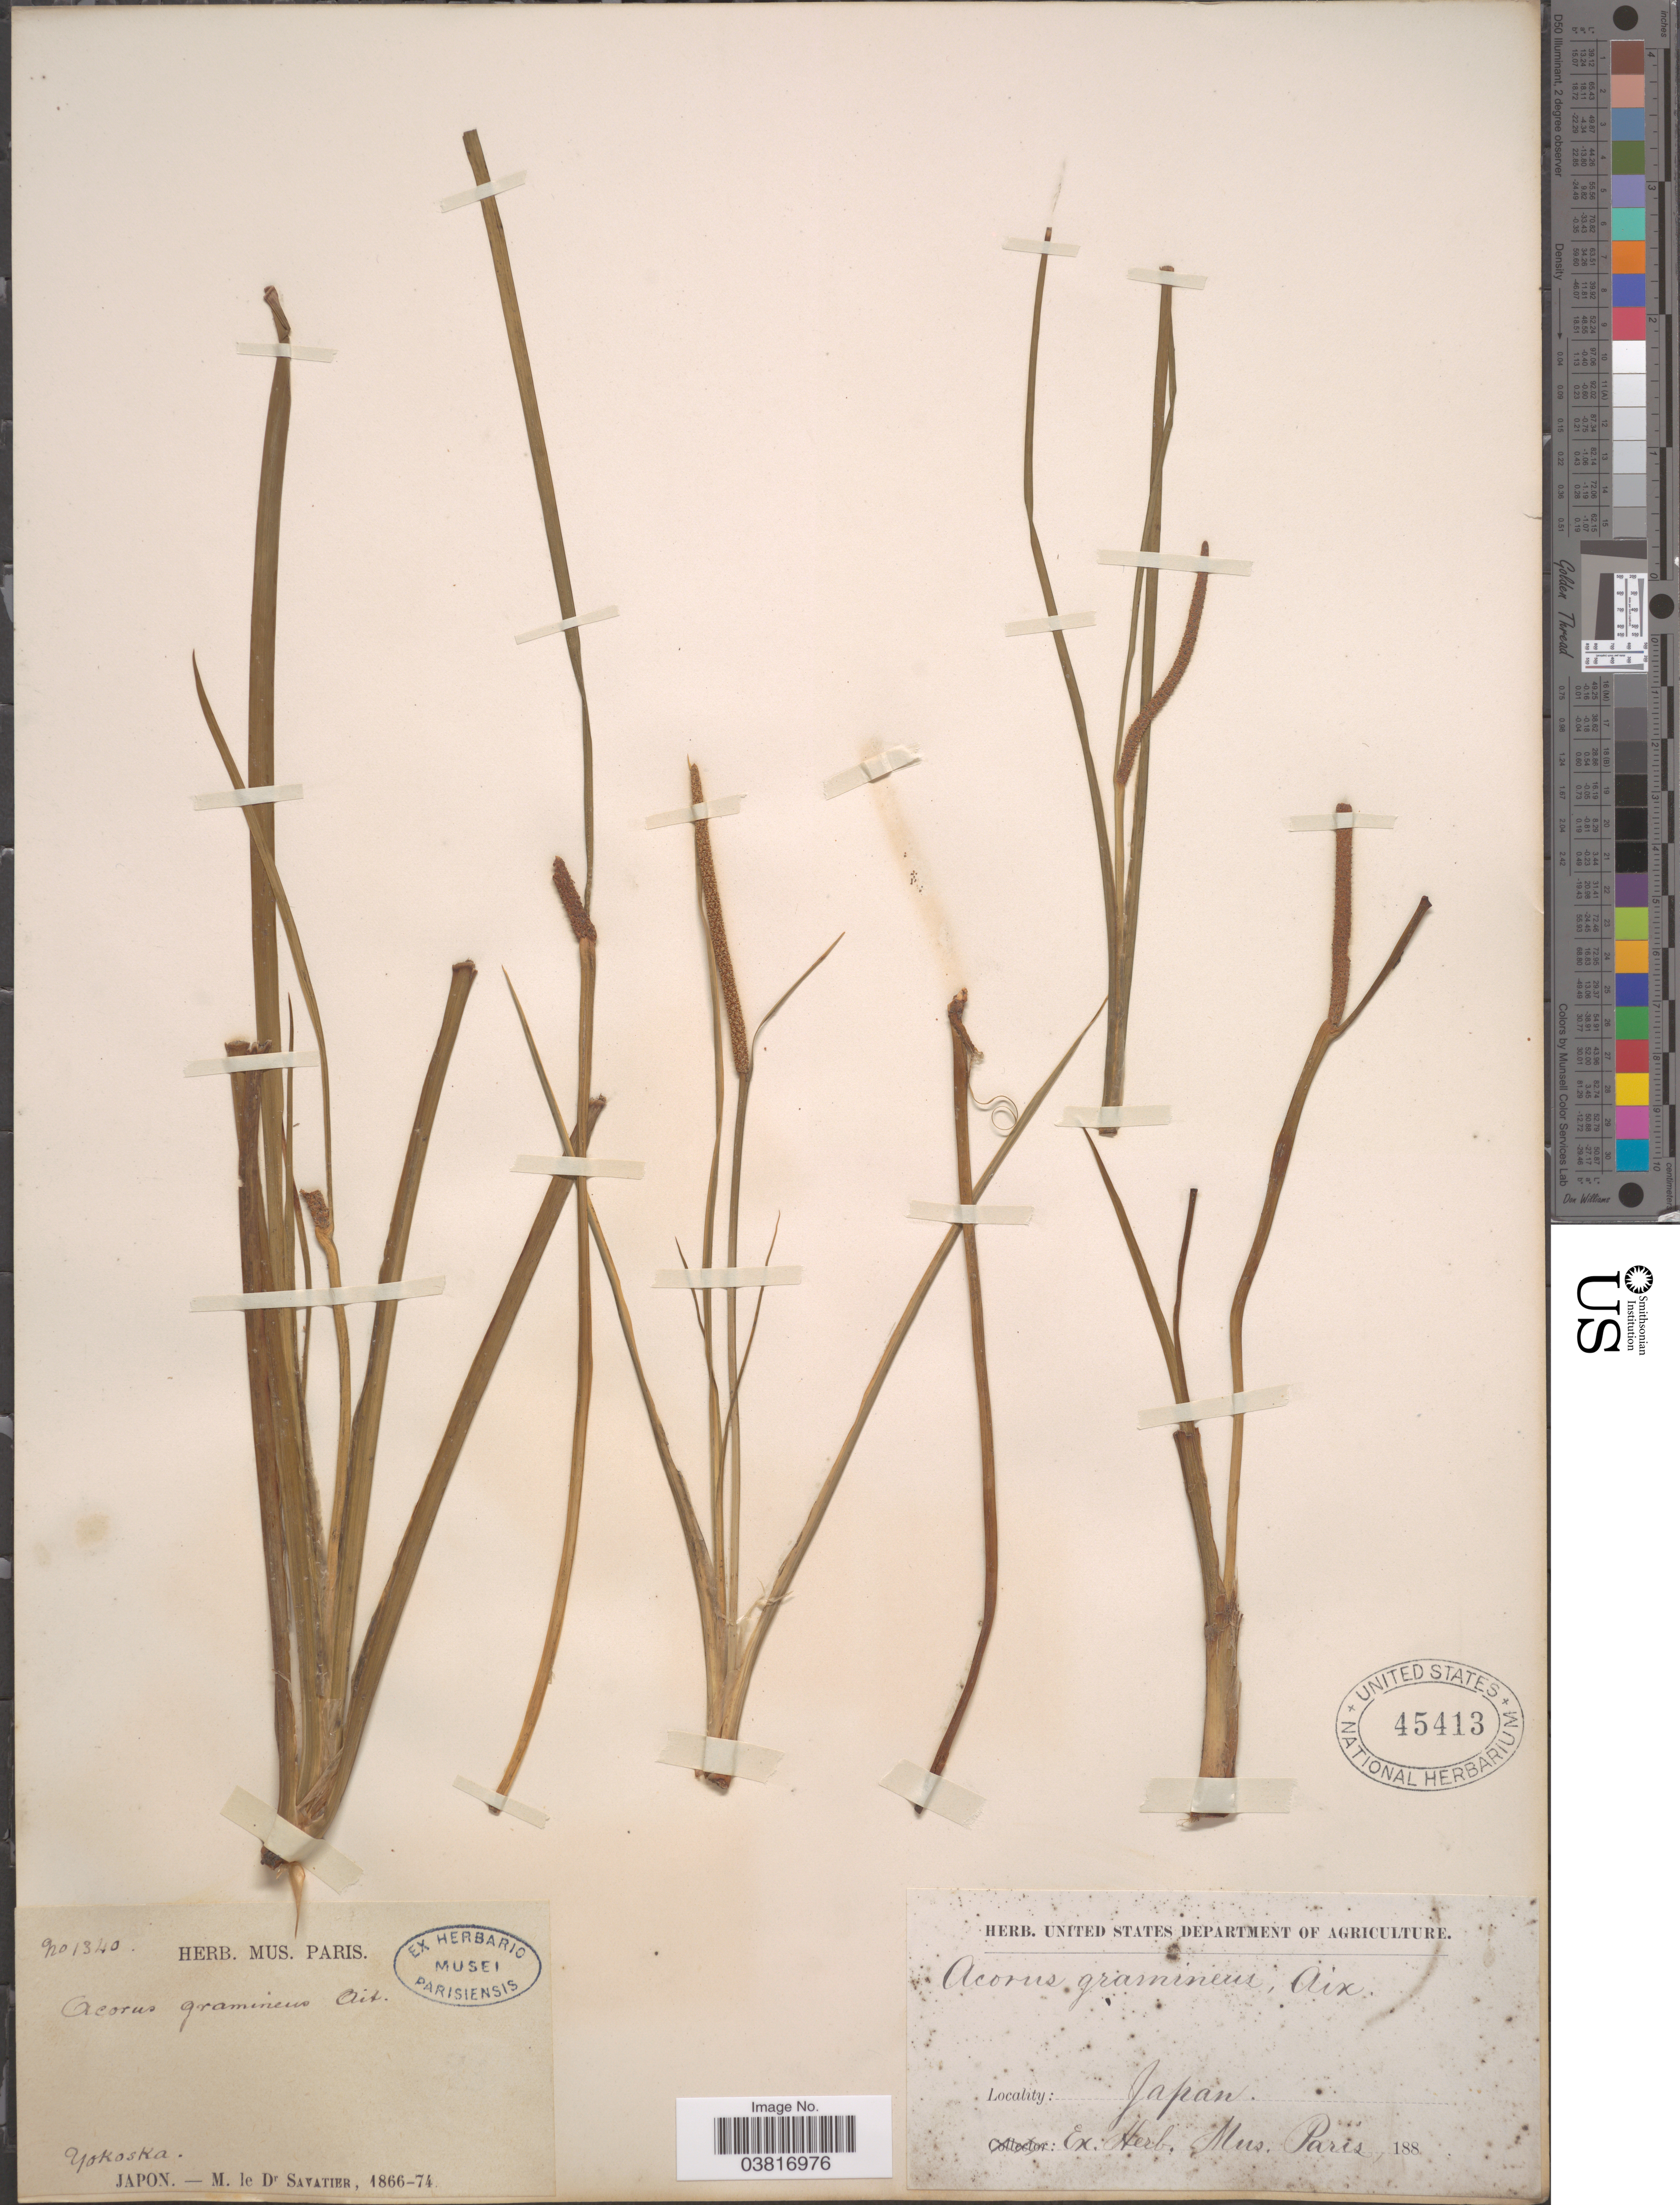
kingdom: Plantae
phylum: Tracheophyta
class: Liliopsida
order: Acorales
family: Acoraceae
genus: Acorus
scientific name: Acorus gramineus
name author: Sol. ex Aiton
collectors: M. Savatier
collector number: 1340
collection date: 1866/1874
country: Japan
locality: Yokoska.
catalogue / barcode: US 45413